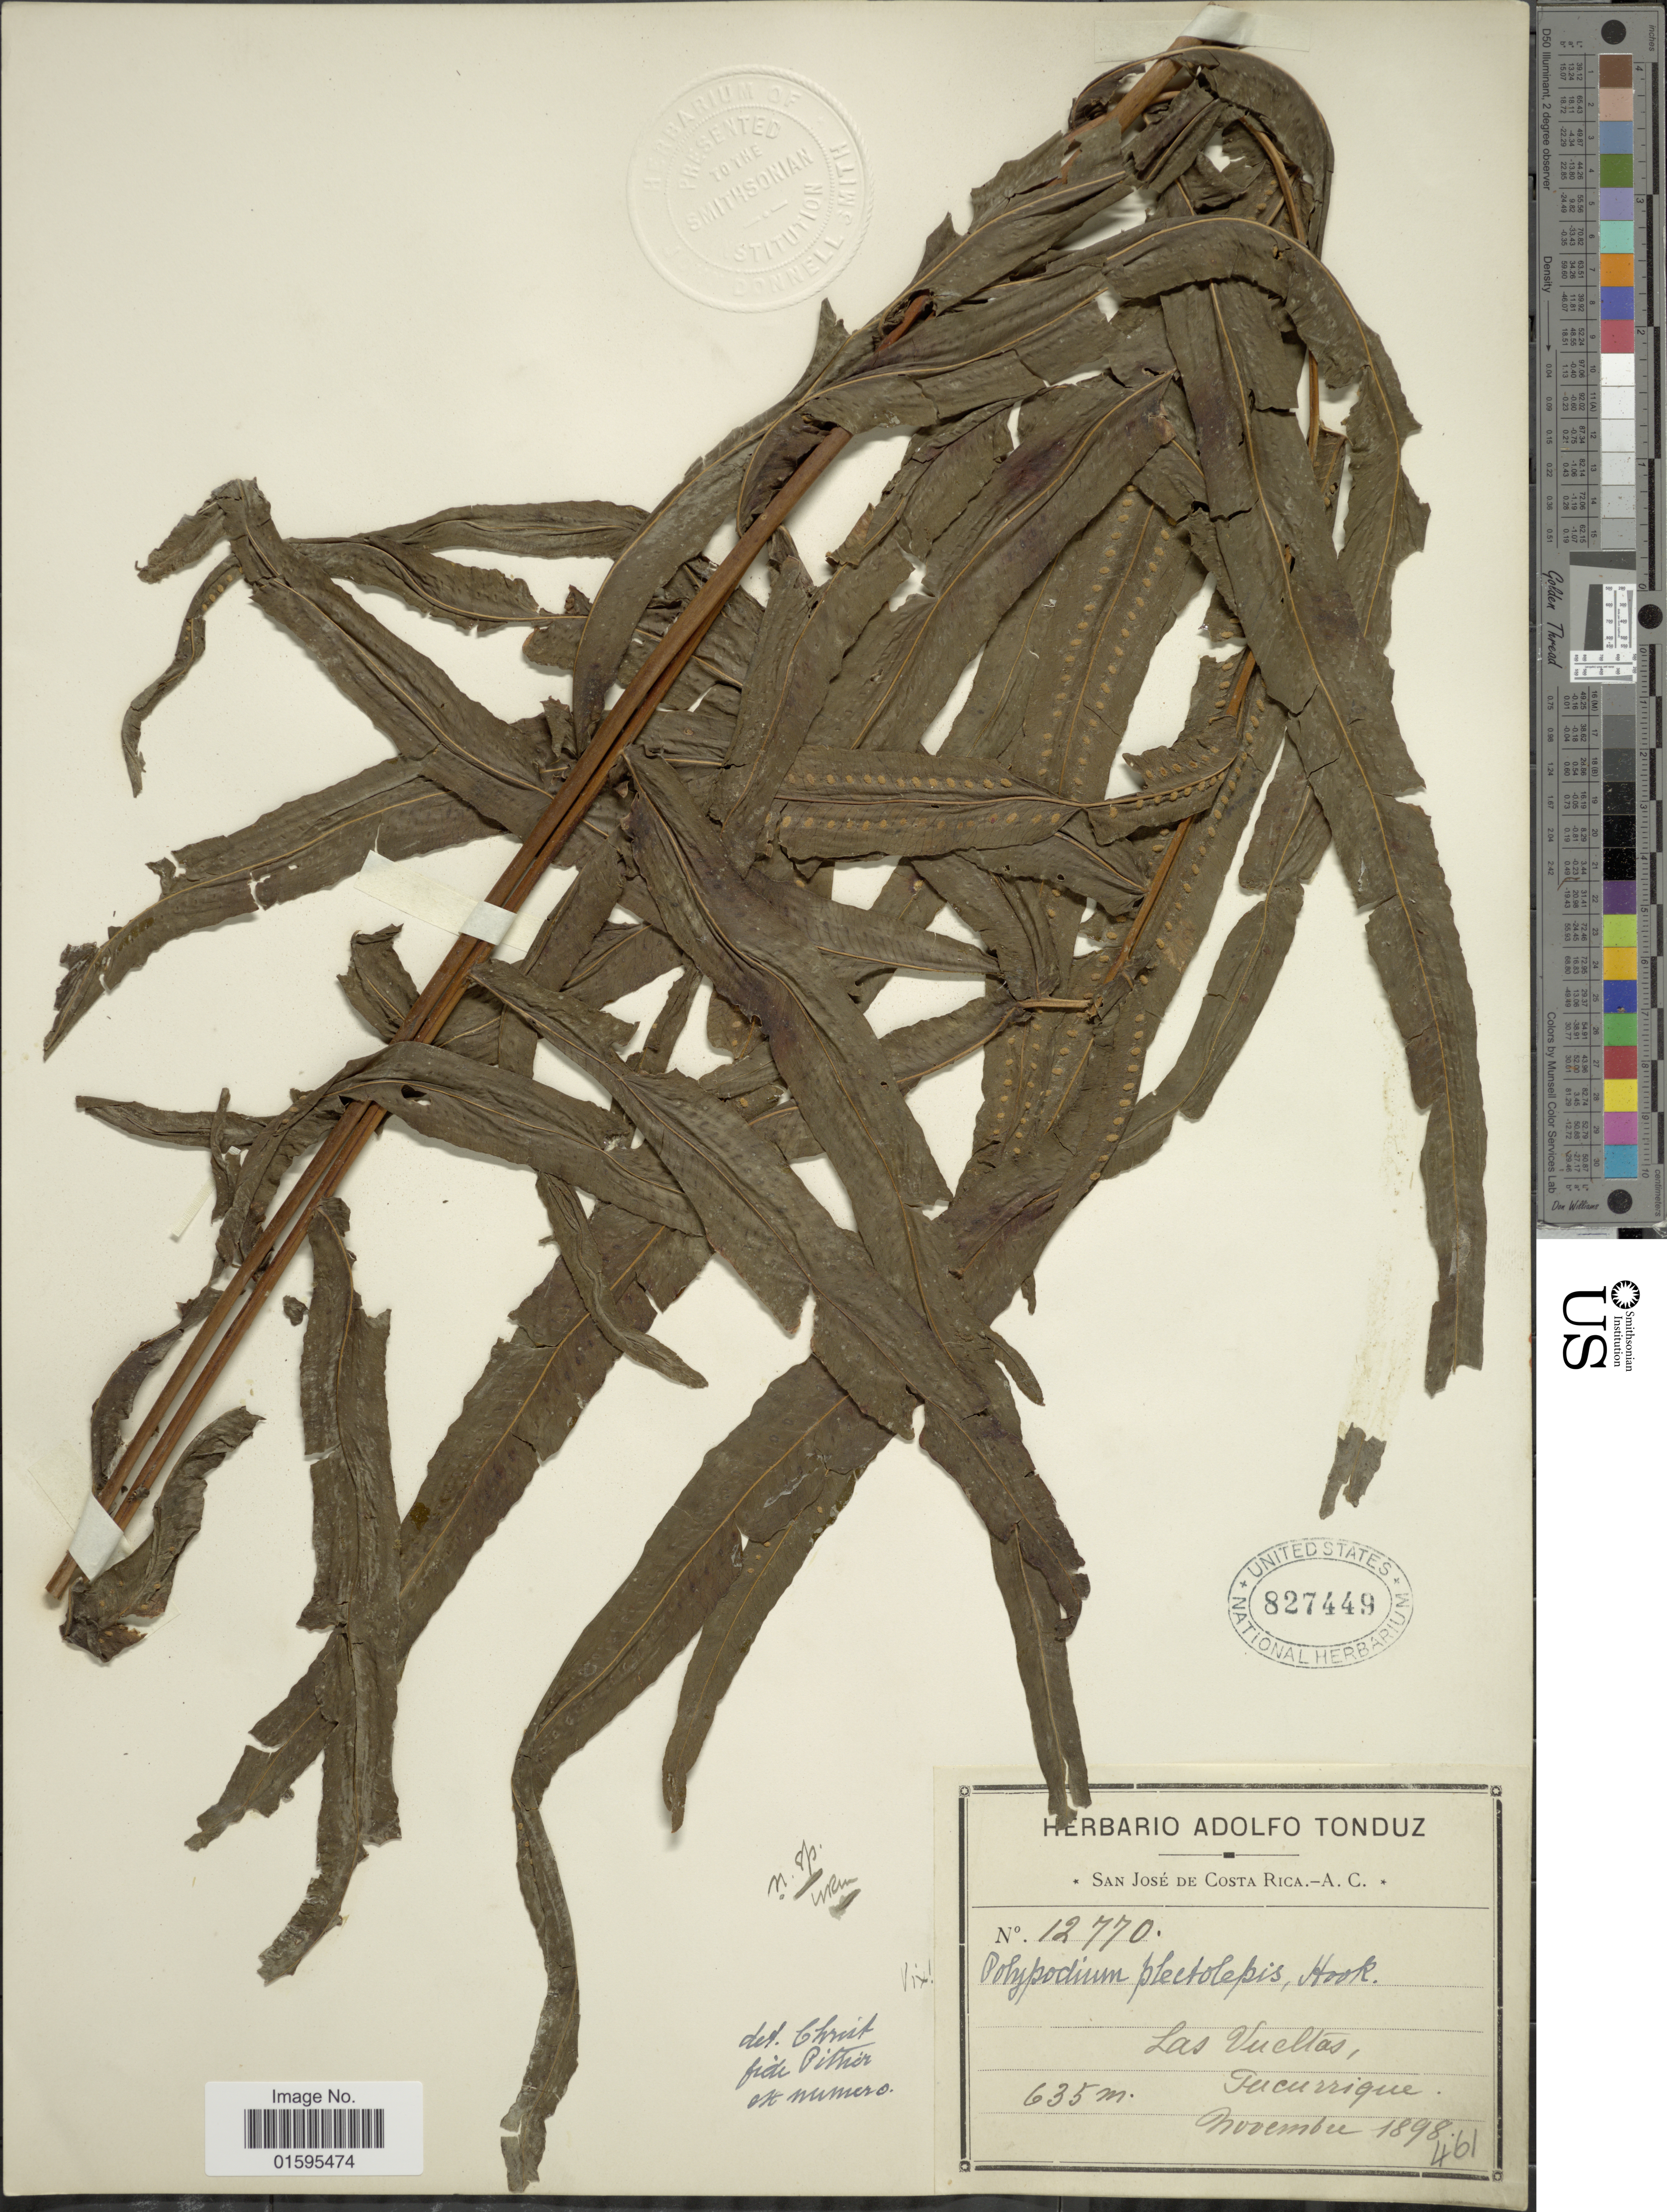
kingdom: Plantae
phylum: Tracheophyta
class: Polypodiopsida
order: Polypodiales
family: Polypodiaceae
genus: Polypodium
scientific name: Polypodium plectolepidioides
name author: Rosenst.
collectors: ex Herb. Adolfo Tonduz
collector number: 12770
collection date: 1898-11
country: Costa Rica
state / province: San José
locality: Las Vueltas, Tucurrique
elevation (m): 635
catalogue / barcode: US 827449